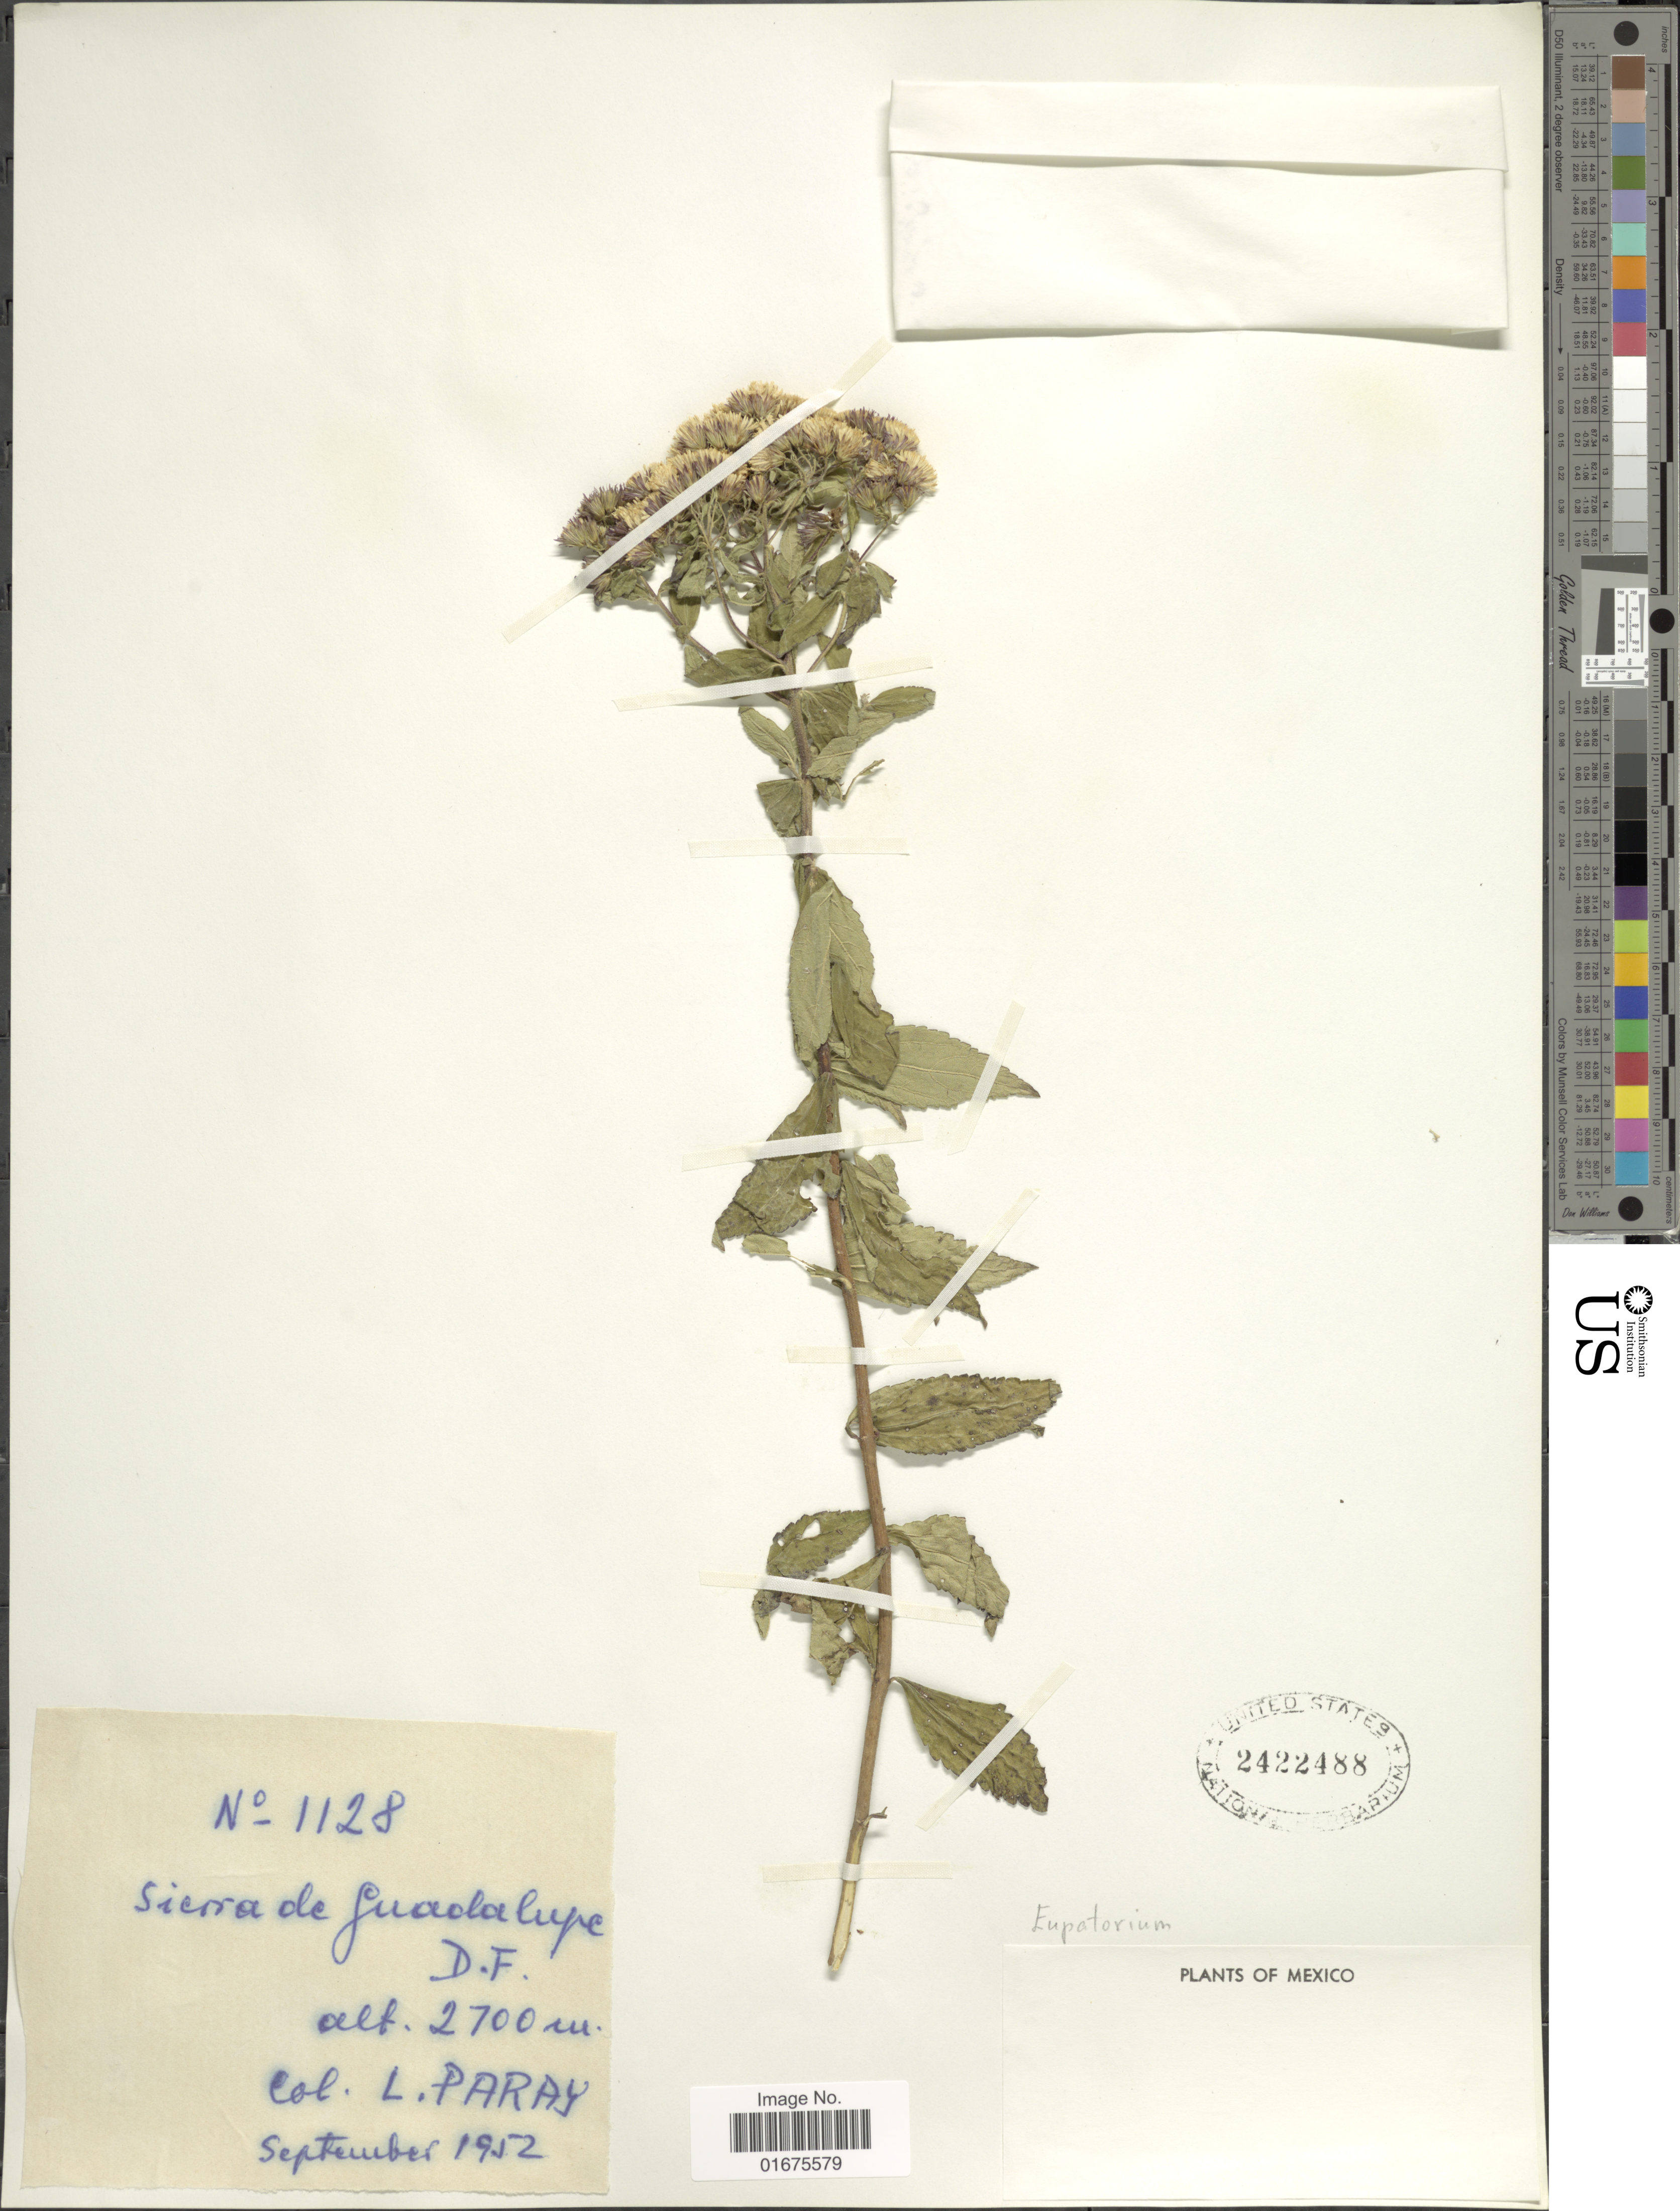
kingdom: Plantae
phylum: Tracheophyta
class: Magnoliopsida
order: Asterales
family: Asteraceae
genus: Ageratina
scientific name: Ageratina brevipes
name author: (DC.) R.M. King & H. Rob.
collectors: L. Paray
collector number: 1128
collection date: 1952-09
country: Mexico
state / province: Distrito Federal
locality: Sierra de Guadalupe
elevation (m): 2700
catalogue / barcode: US 2422488